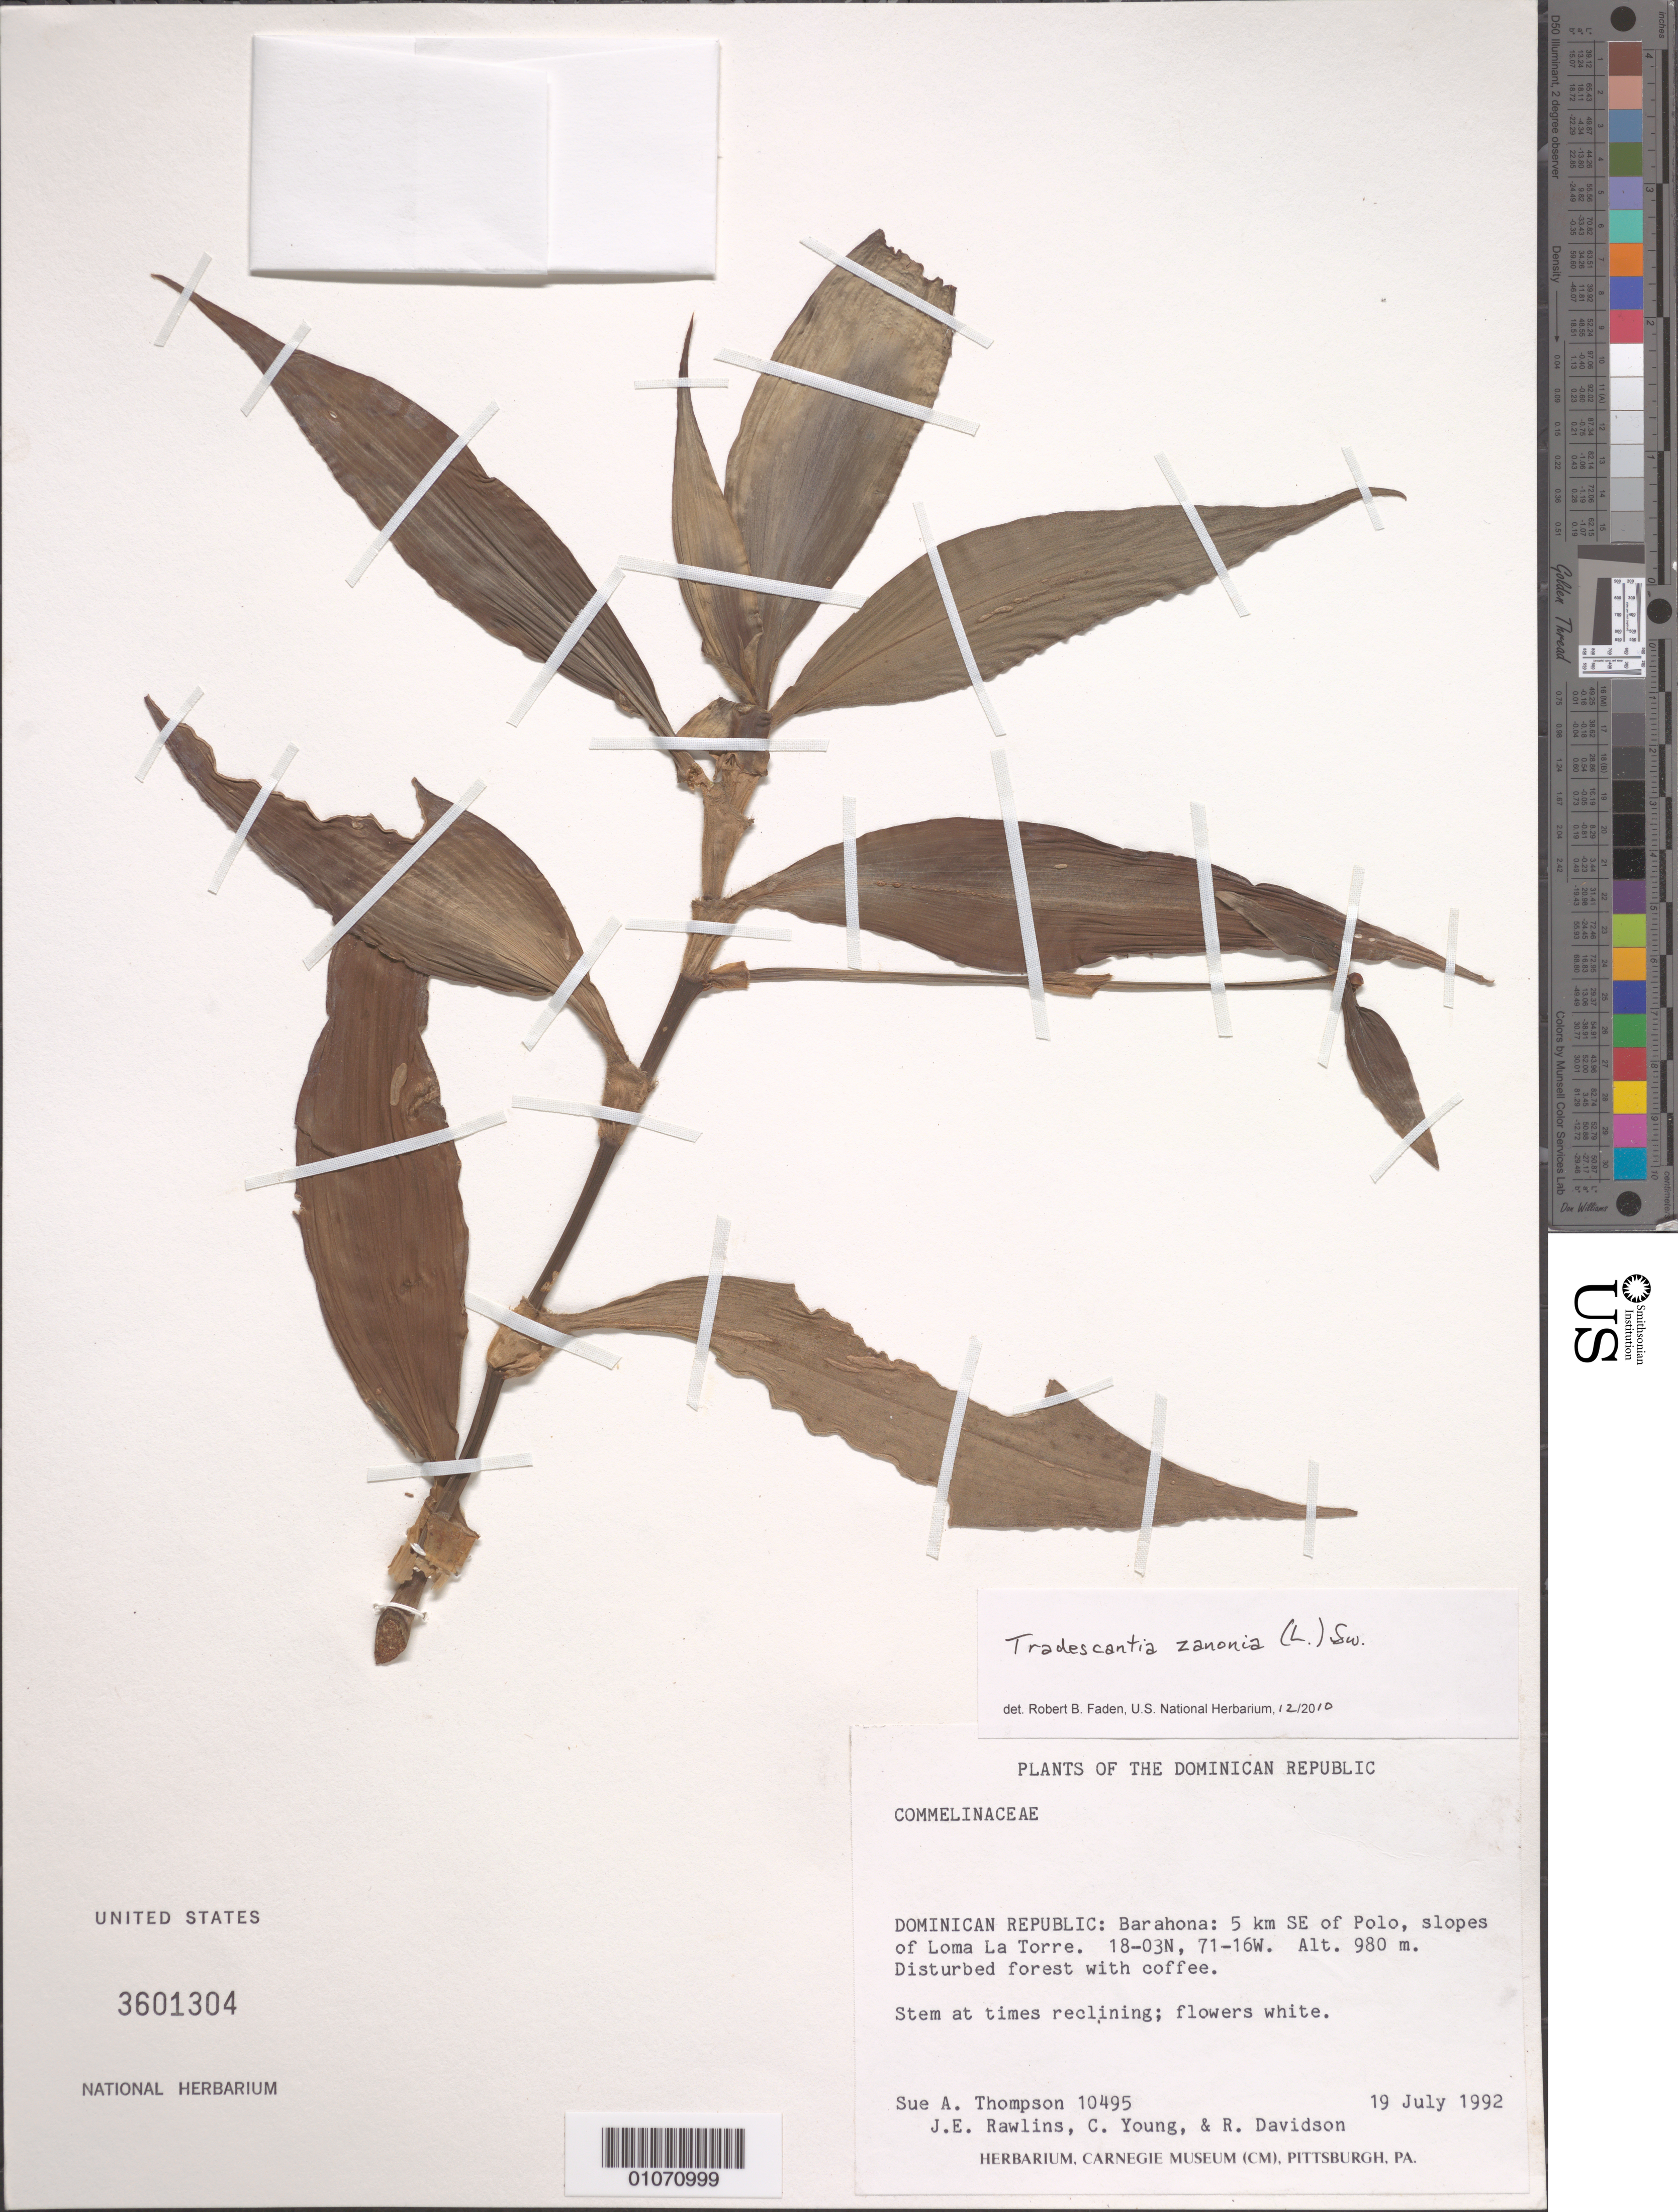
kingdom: Plantae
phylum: Tracheophyta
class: Liliopsida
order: Commelinales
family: Commelinaceae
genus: Tradescantia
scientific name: Tradescantia zanonia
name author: (L.) Sw.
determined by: Faden, Robert B., (US), Smithsonian Institution - National Museum of Natural History (UNITED STATES)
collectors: S. A. Thompson, J. Rawlins, C. Young & R. Davidson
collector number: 10495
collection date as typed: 19 Jul 1992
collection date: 1992-07-19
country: Dominican Republic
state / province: Barahona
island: Hispaniola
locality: Polo, 5 km SE of; slopes of Loma La Torre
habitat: Disturbed forest with coffee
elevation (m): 980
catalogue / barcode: US 3601304